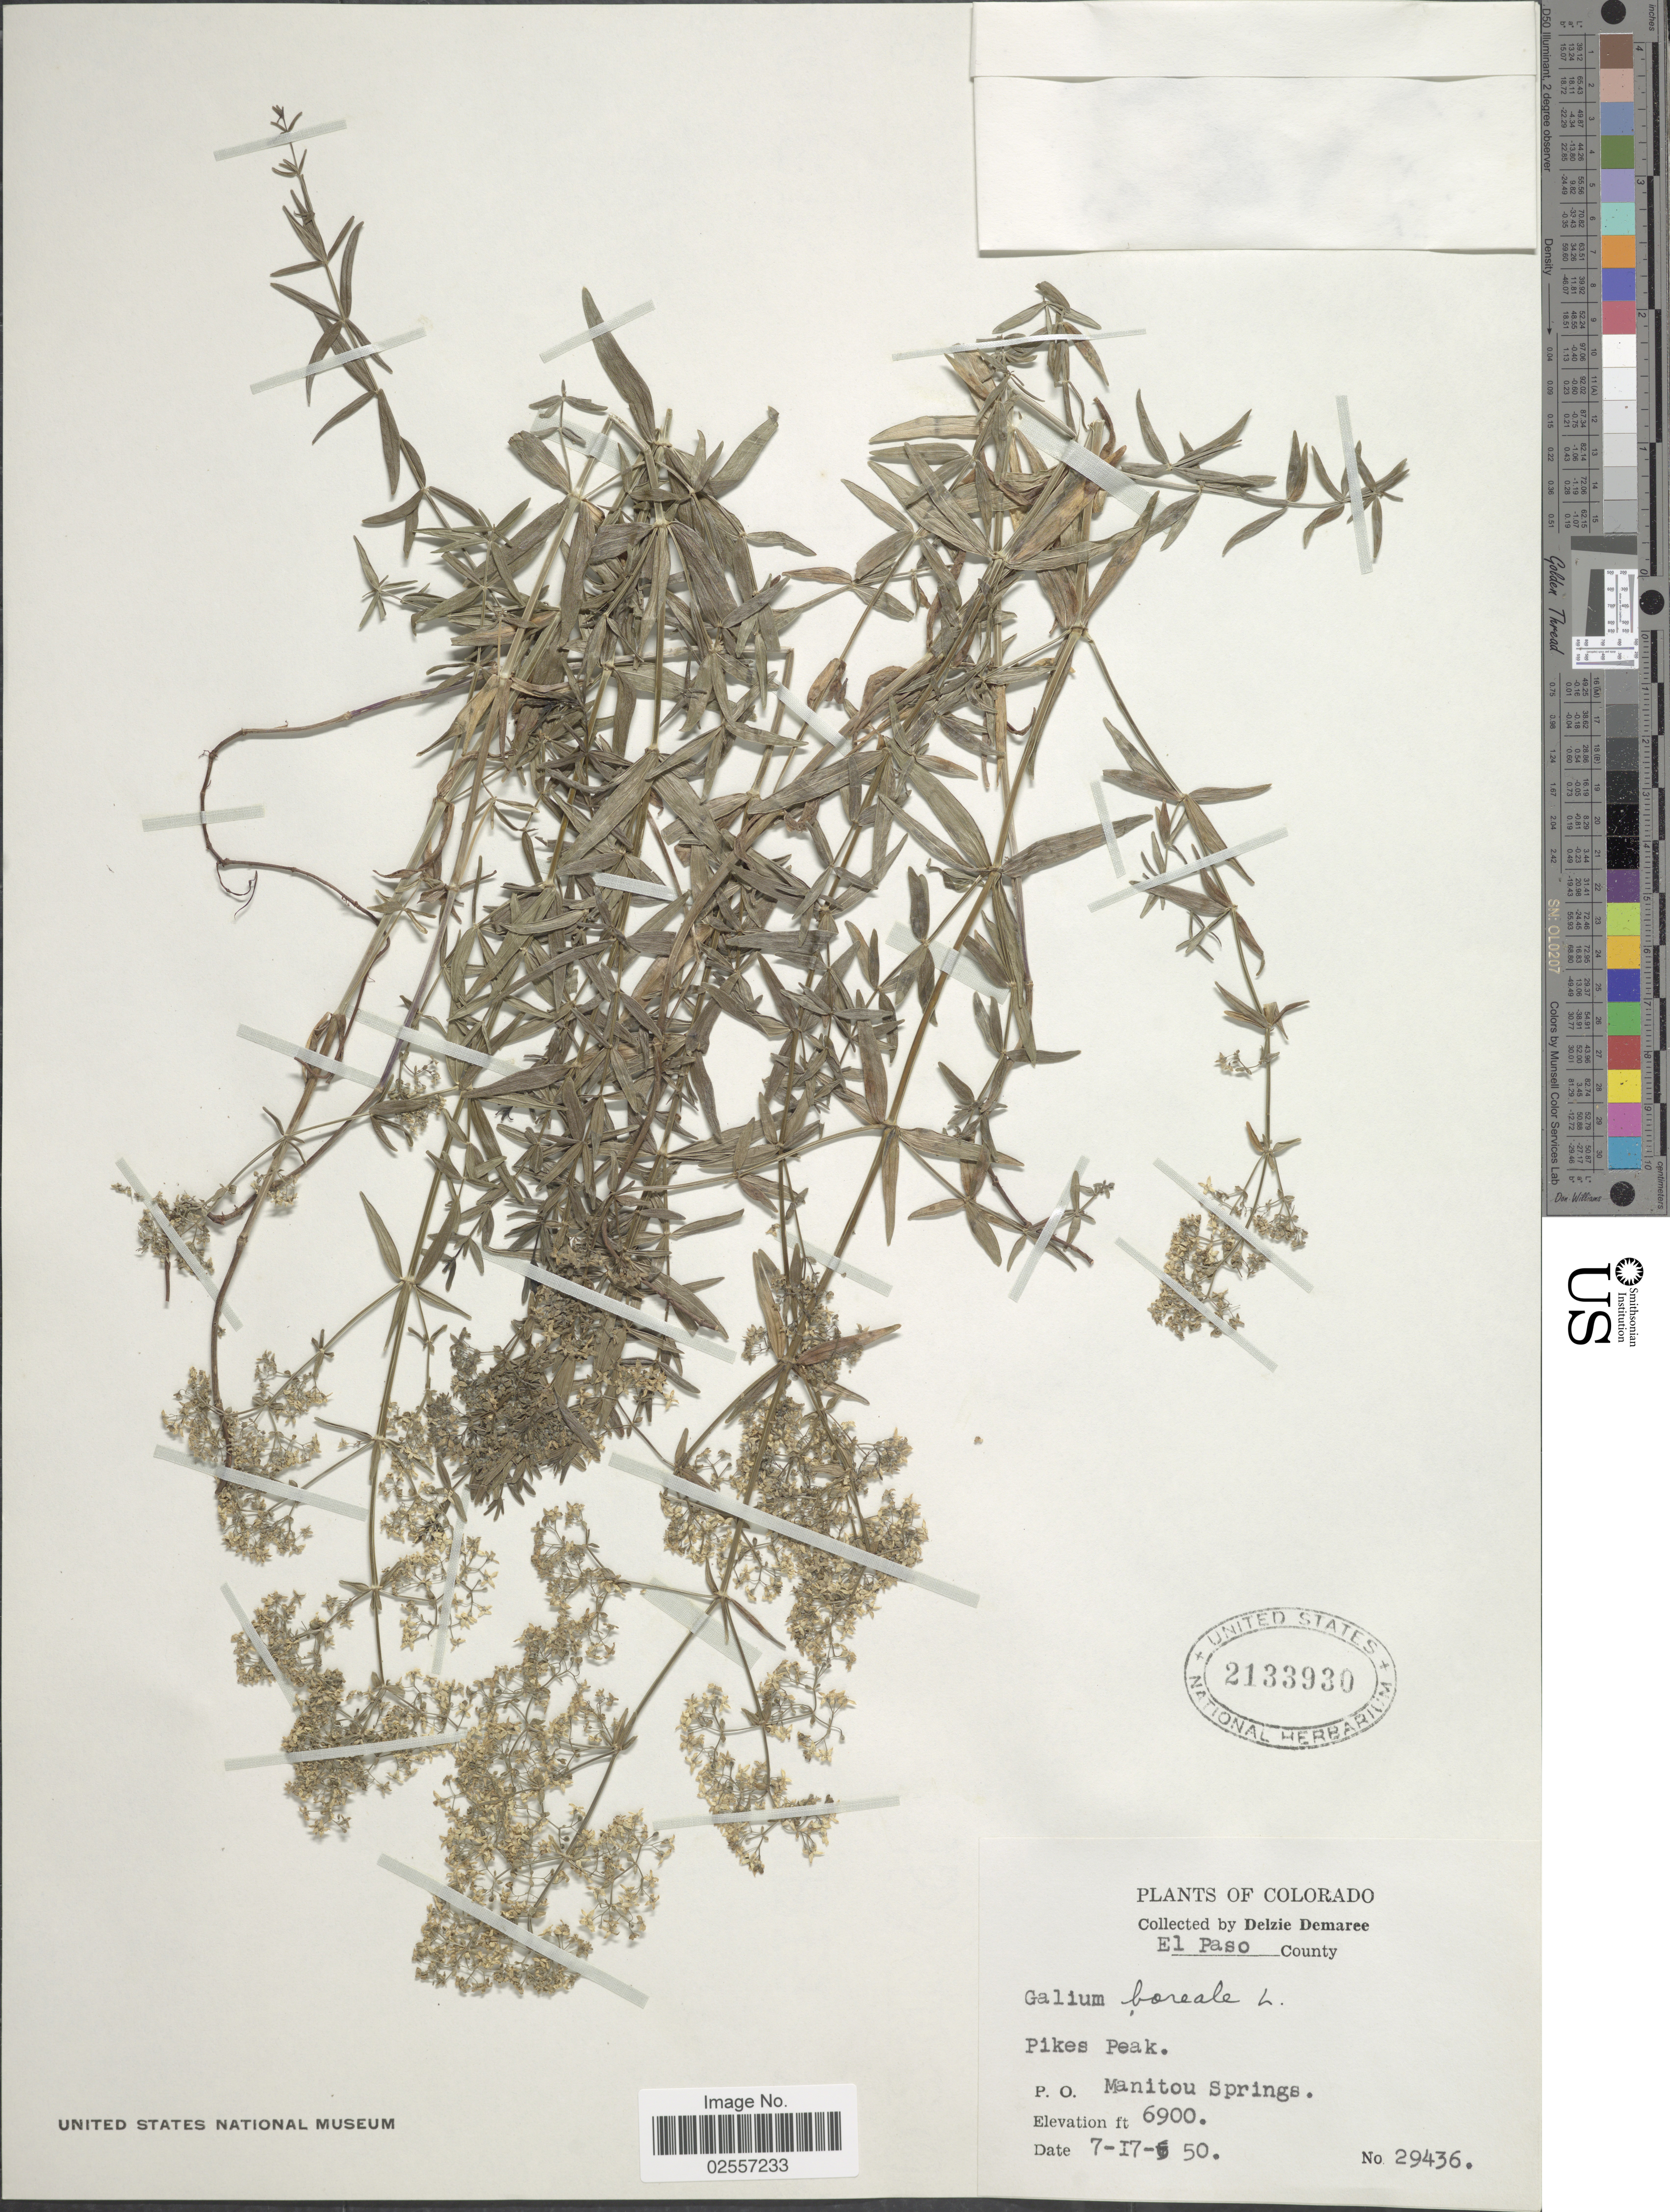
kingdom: Plantae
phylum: Tracheophyta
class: Magnoliopsida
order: Gentianales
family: Rubiaceae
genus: Galium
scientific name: Galium boreale L.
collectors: D. Demaree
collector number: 29436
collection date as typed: Transcribed d/m/y: 17/7/50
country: United States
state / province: Colorado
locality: El Paso County. P. O. Manitou Springs. Pikes Peak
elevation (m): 2103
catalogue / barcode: US 2133930